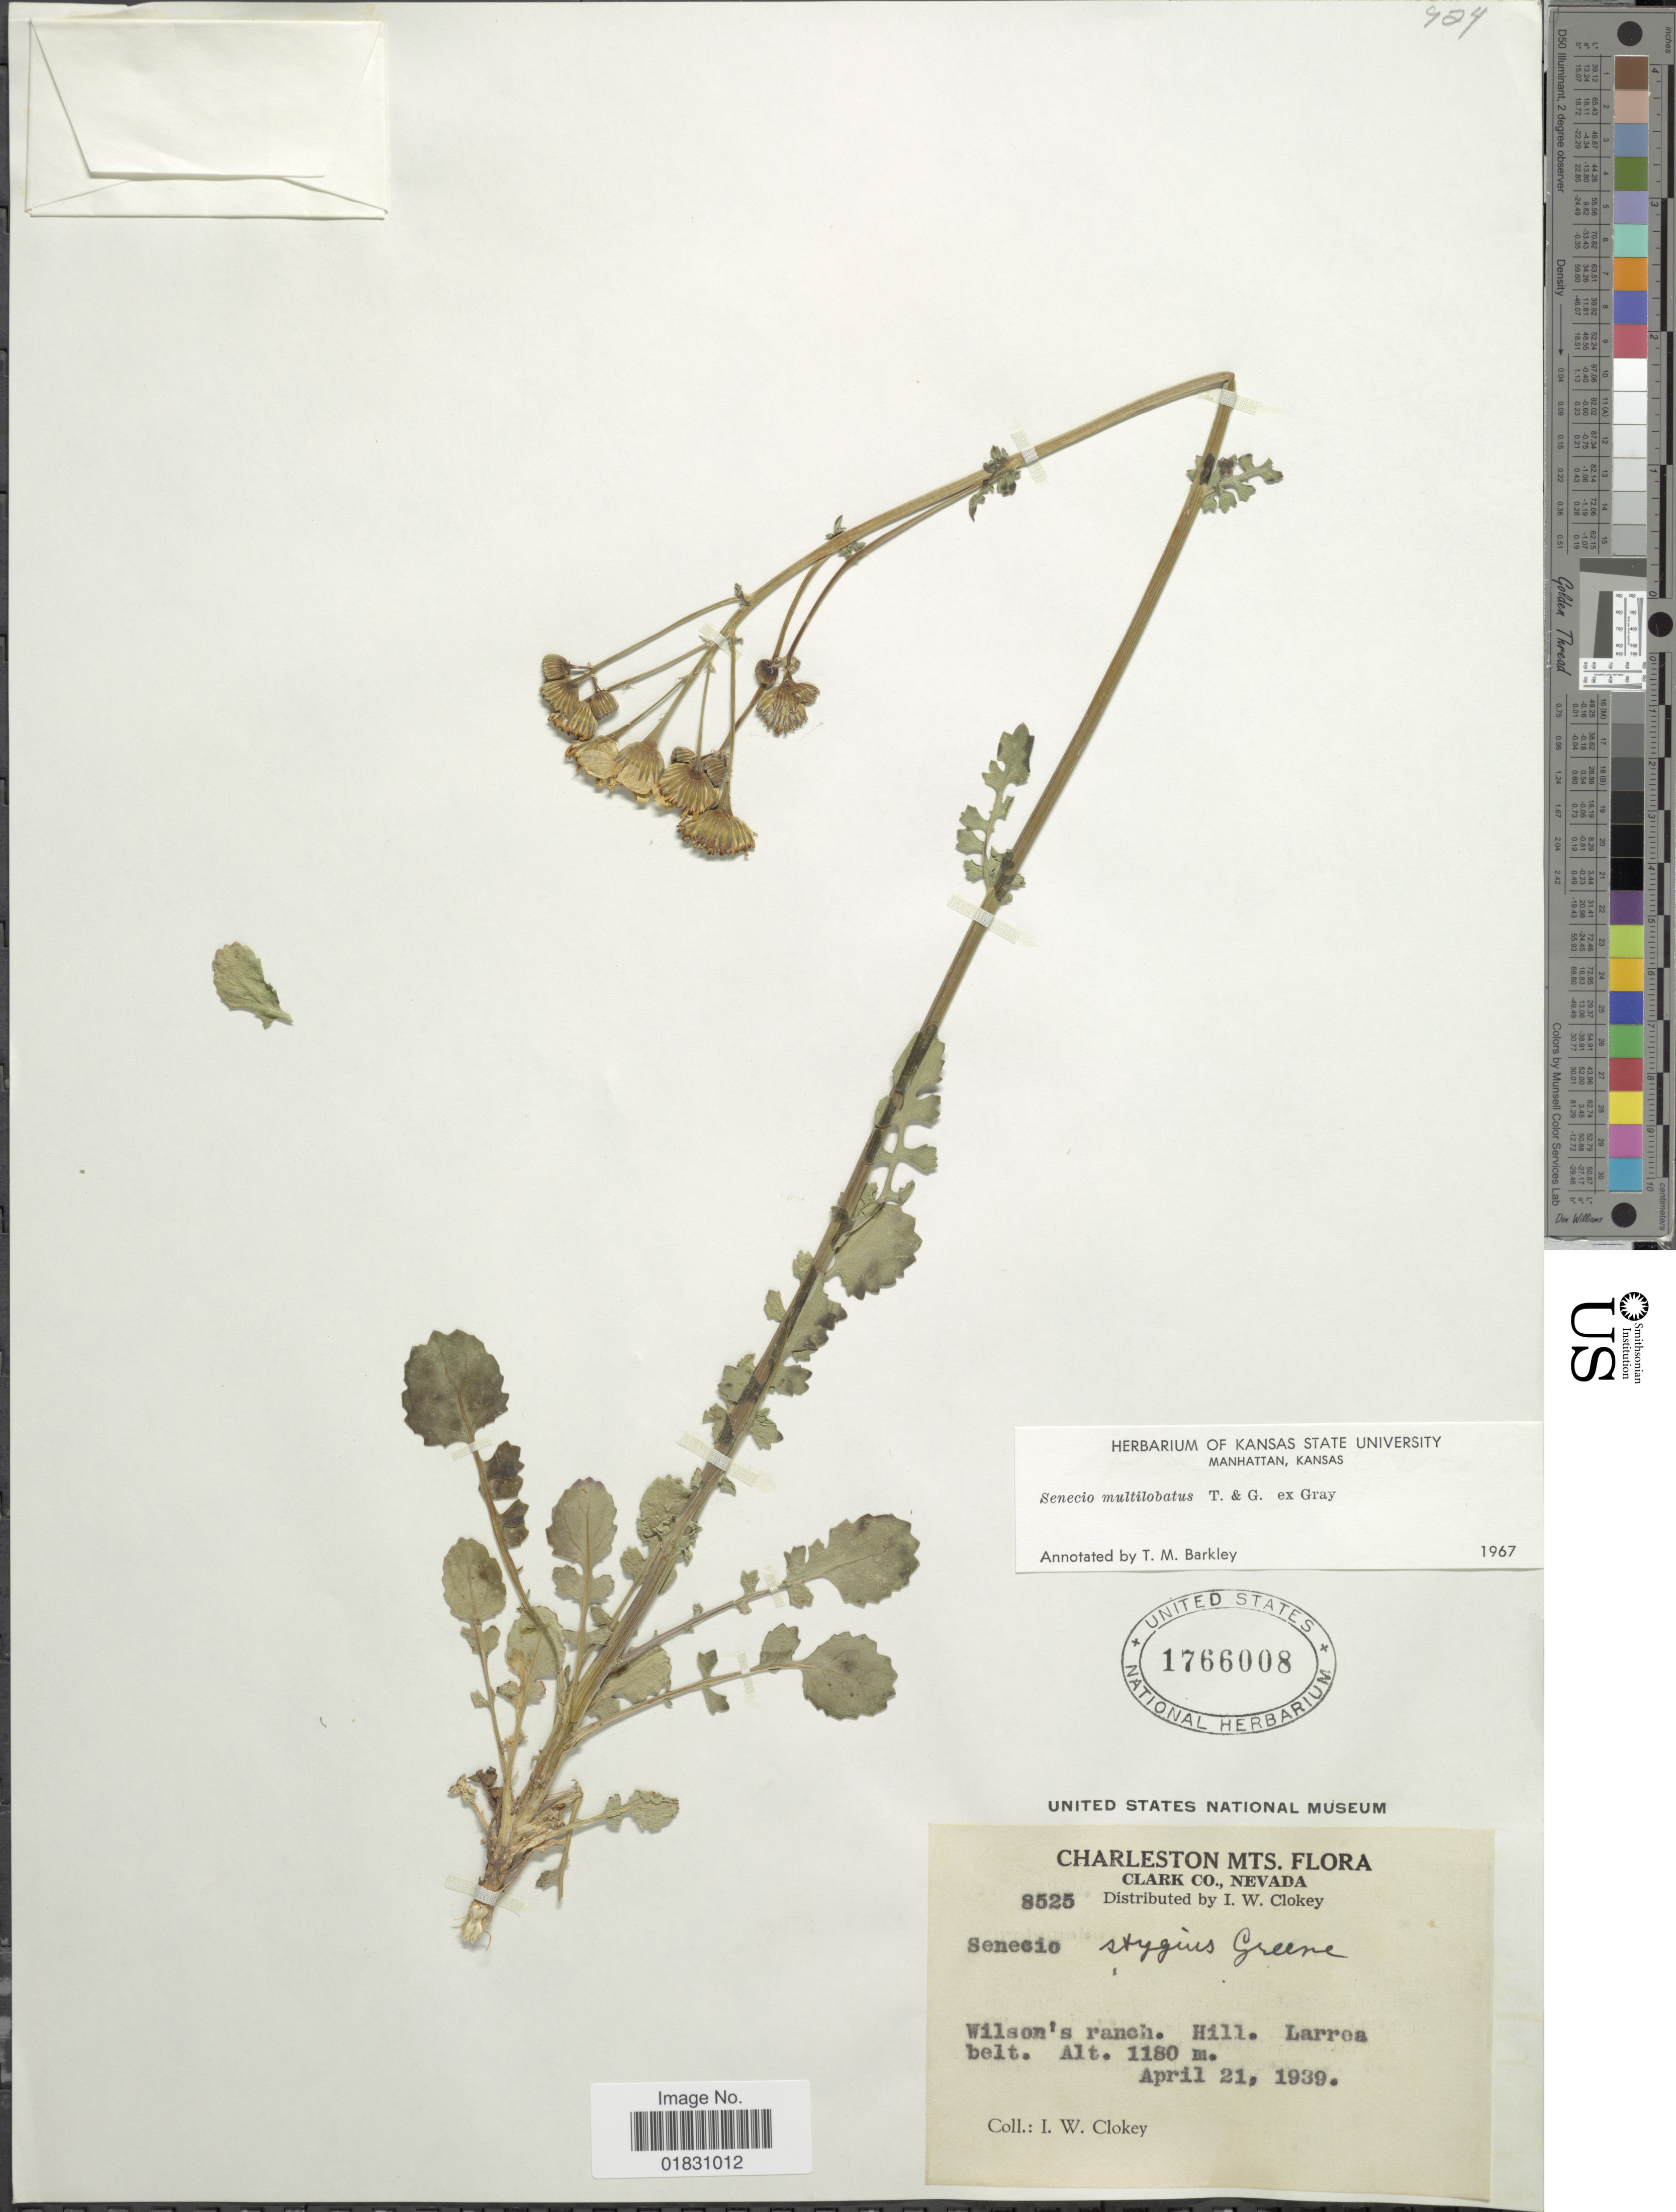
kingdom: Plantae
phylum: Tracheophyta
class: Magnoliopsida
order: Asterales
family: Asteraceae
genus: Packera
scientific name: Packera multilobata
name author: (Torr. & A. Gray) W.A. Weber & Á. Löve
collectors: I. W. Clokey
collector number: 8525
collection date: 1939-04-21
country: United States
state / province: Nevada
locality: Charleston Mts., Clark Co., Nevada, Wilson's ranch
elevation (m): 1180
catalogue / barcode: US 17660088